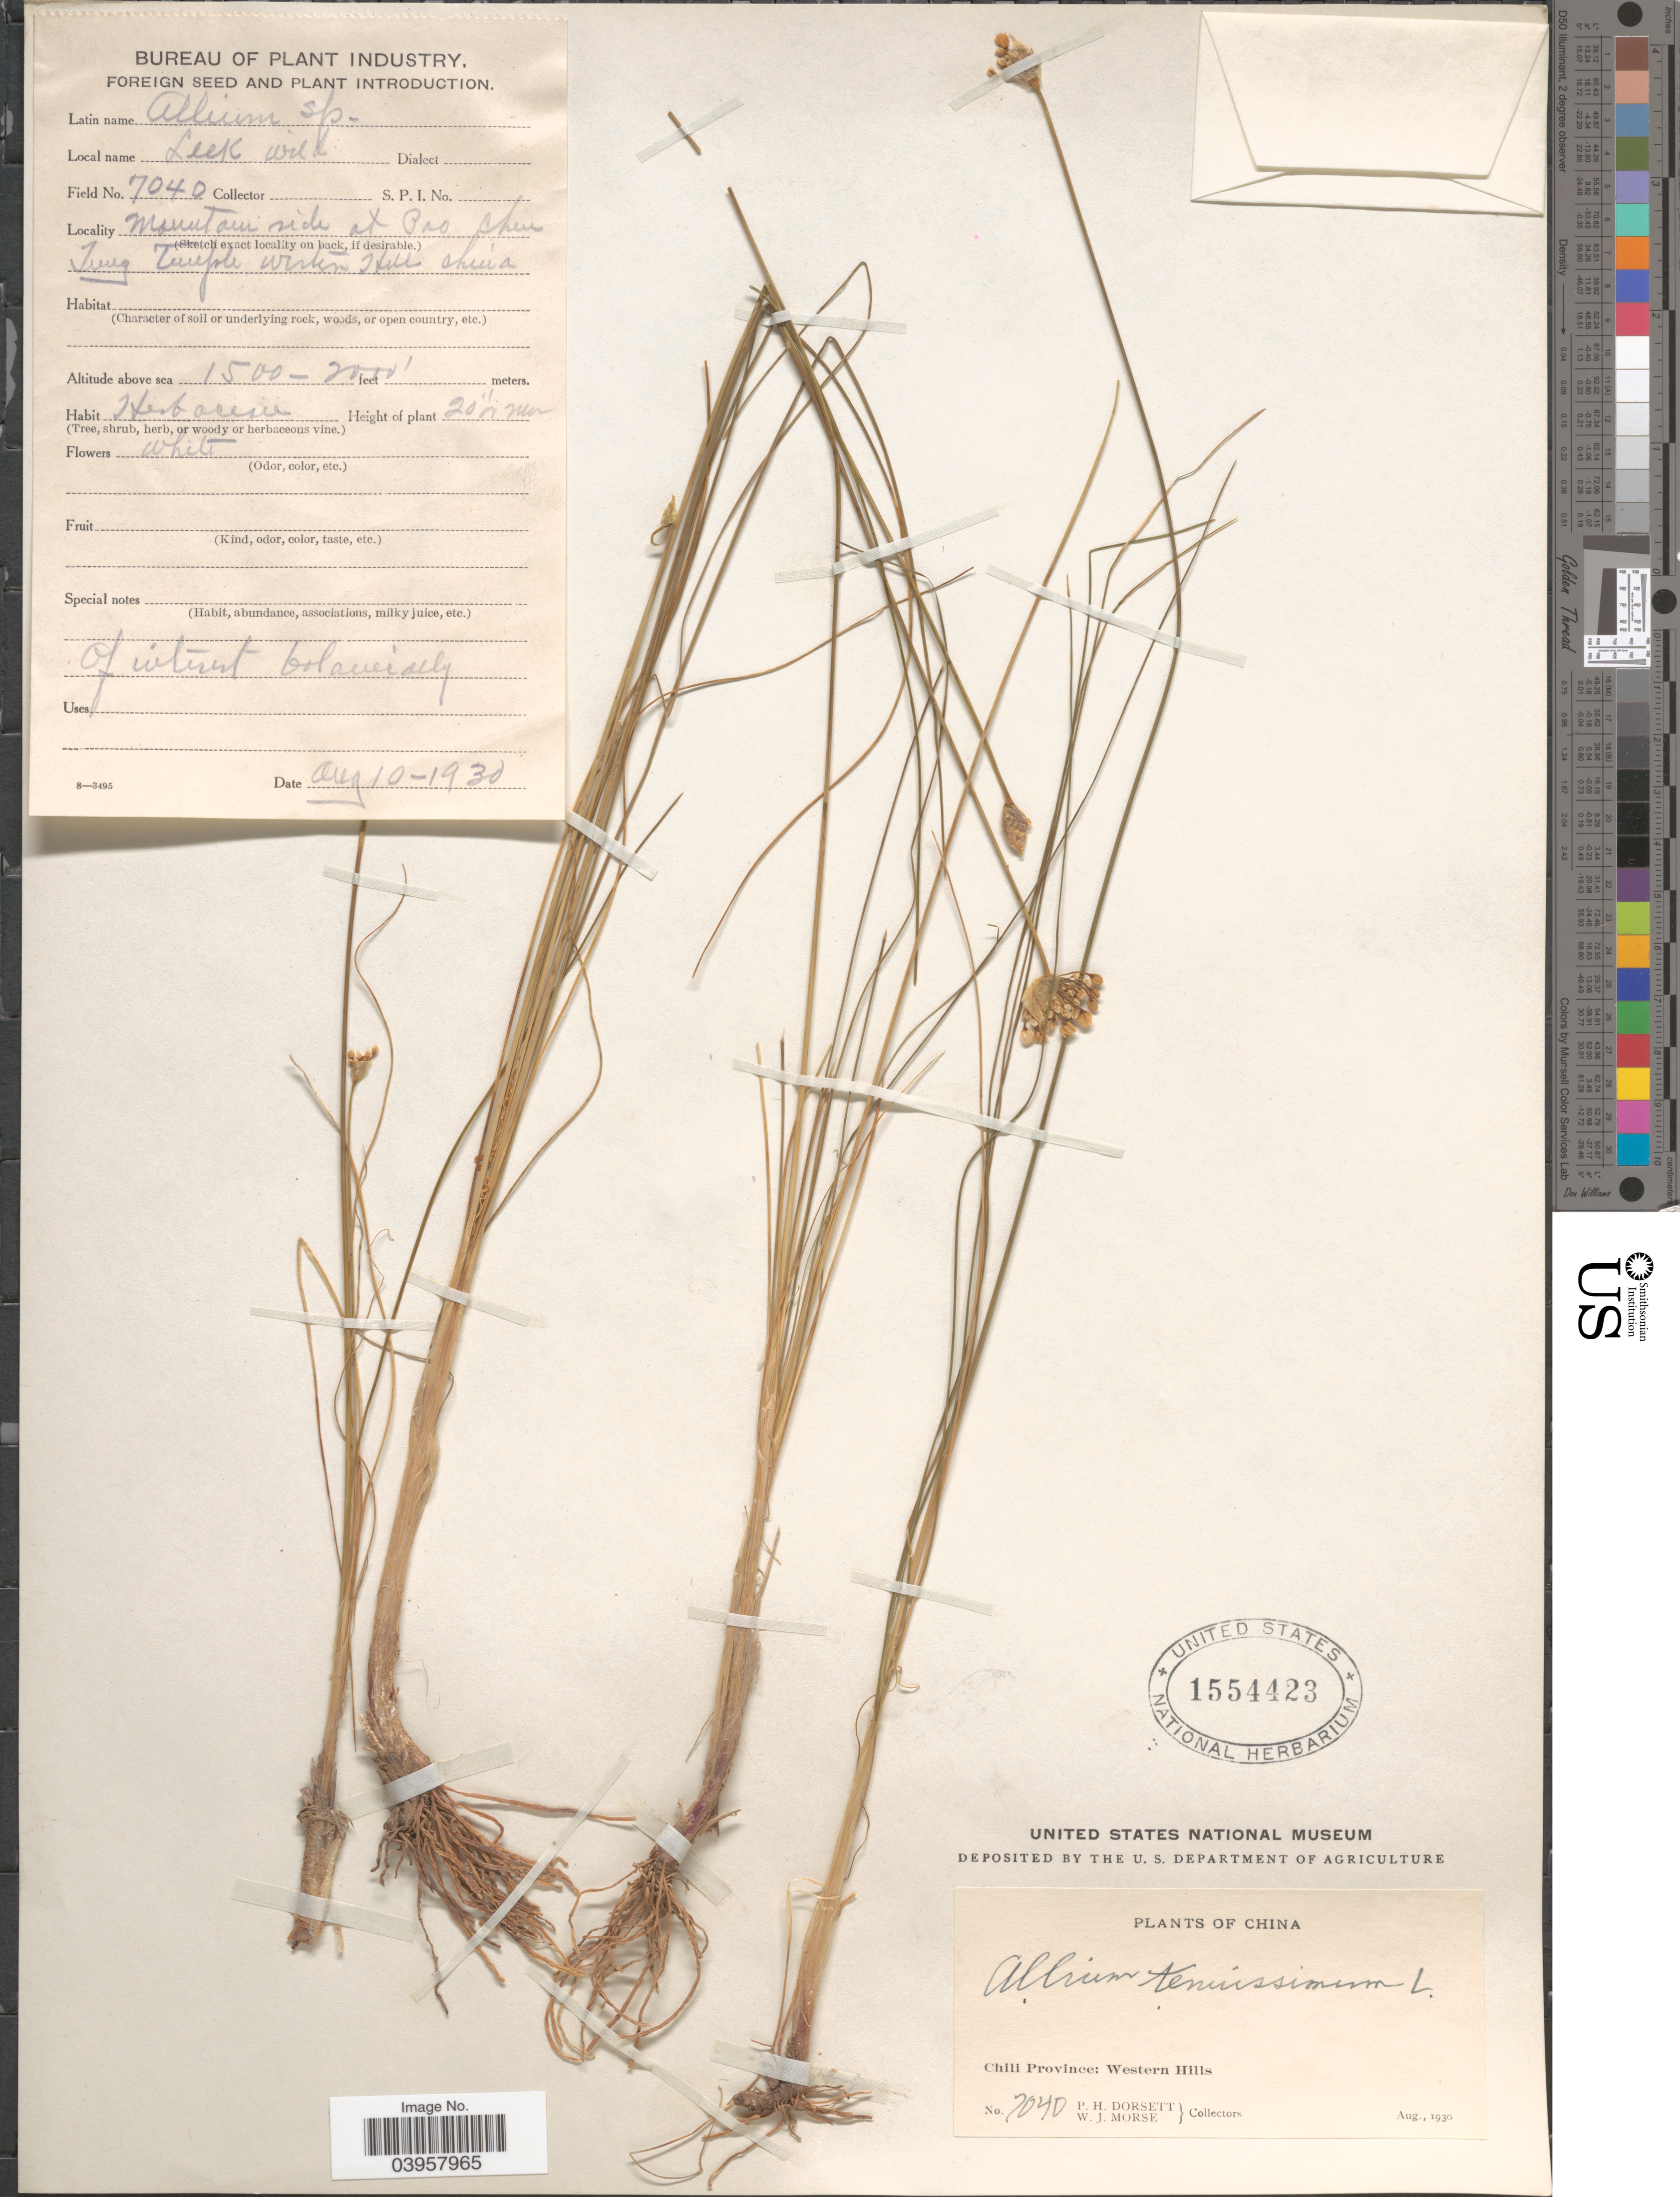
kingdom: Plantae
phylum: Tracheophyta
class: Liliopsida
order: Asparagales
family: Amaryllidaceae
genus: Allium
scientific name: Allium tenuissimum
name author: L.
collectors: P. H. Dorsett & W. J. Morse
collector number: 7040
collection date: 1930-08-10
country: China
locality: Mountain side at Pao Chen Tung Temple. Chili Province: Western Hills.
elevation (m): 457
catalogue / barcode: US 1554423